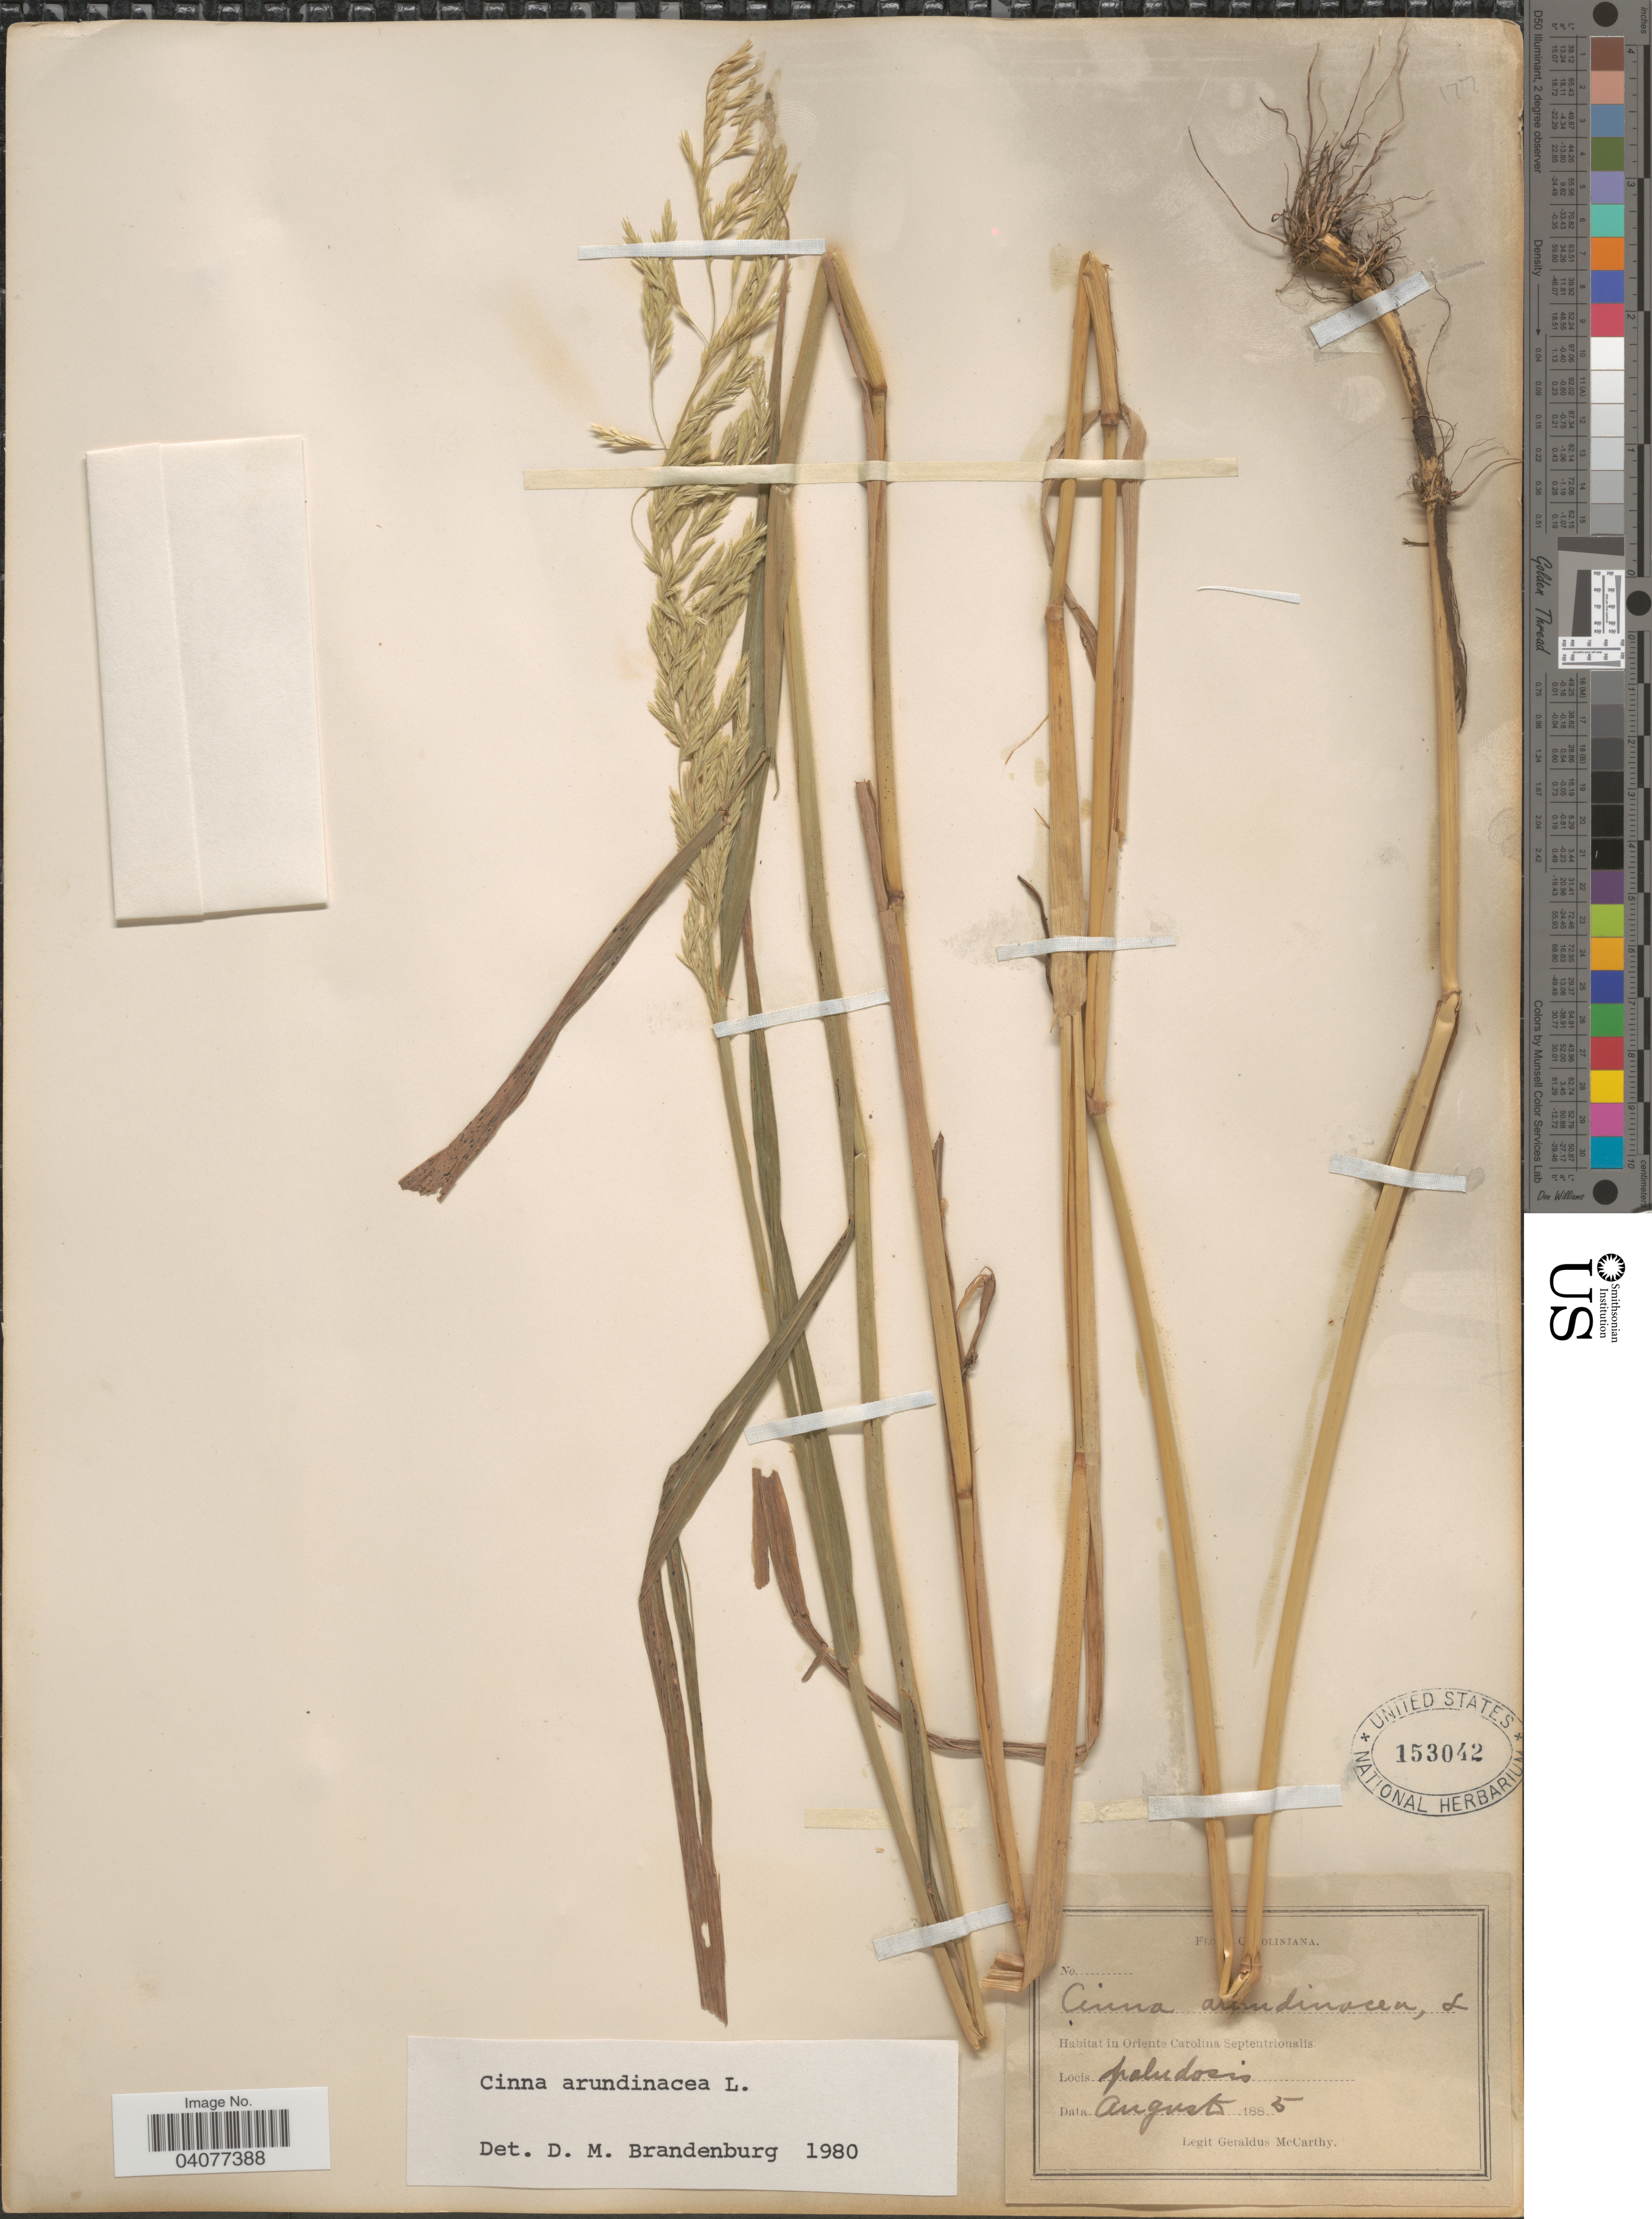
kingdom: Plantae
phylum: Tracheophyta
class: Liliopsida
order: Poales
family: Poaceae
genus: Cinna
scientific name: Cinna arundinacea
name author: L.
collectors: M. McCarthy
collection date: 1885-08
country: United States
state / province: North Carolina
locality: Caroliniana. Oriente Carolina Septentrionalis.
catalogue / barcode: US 153042